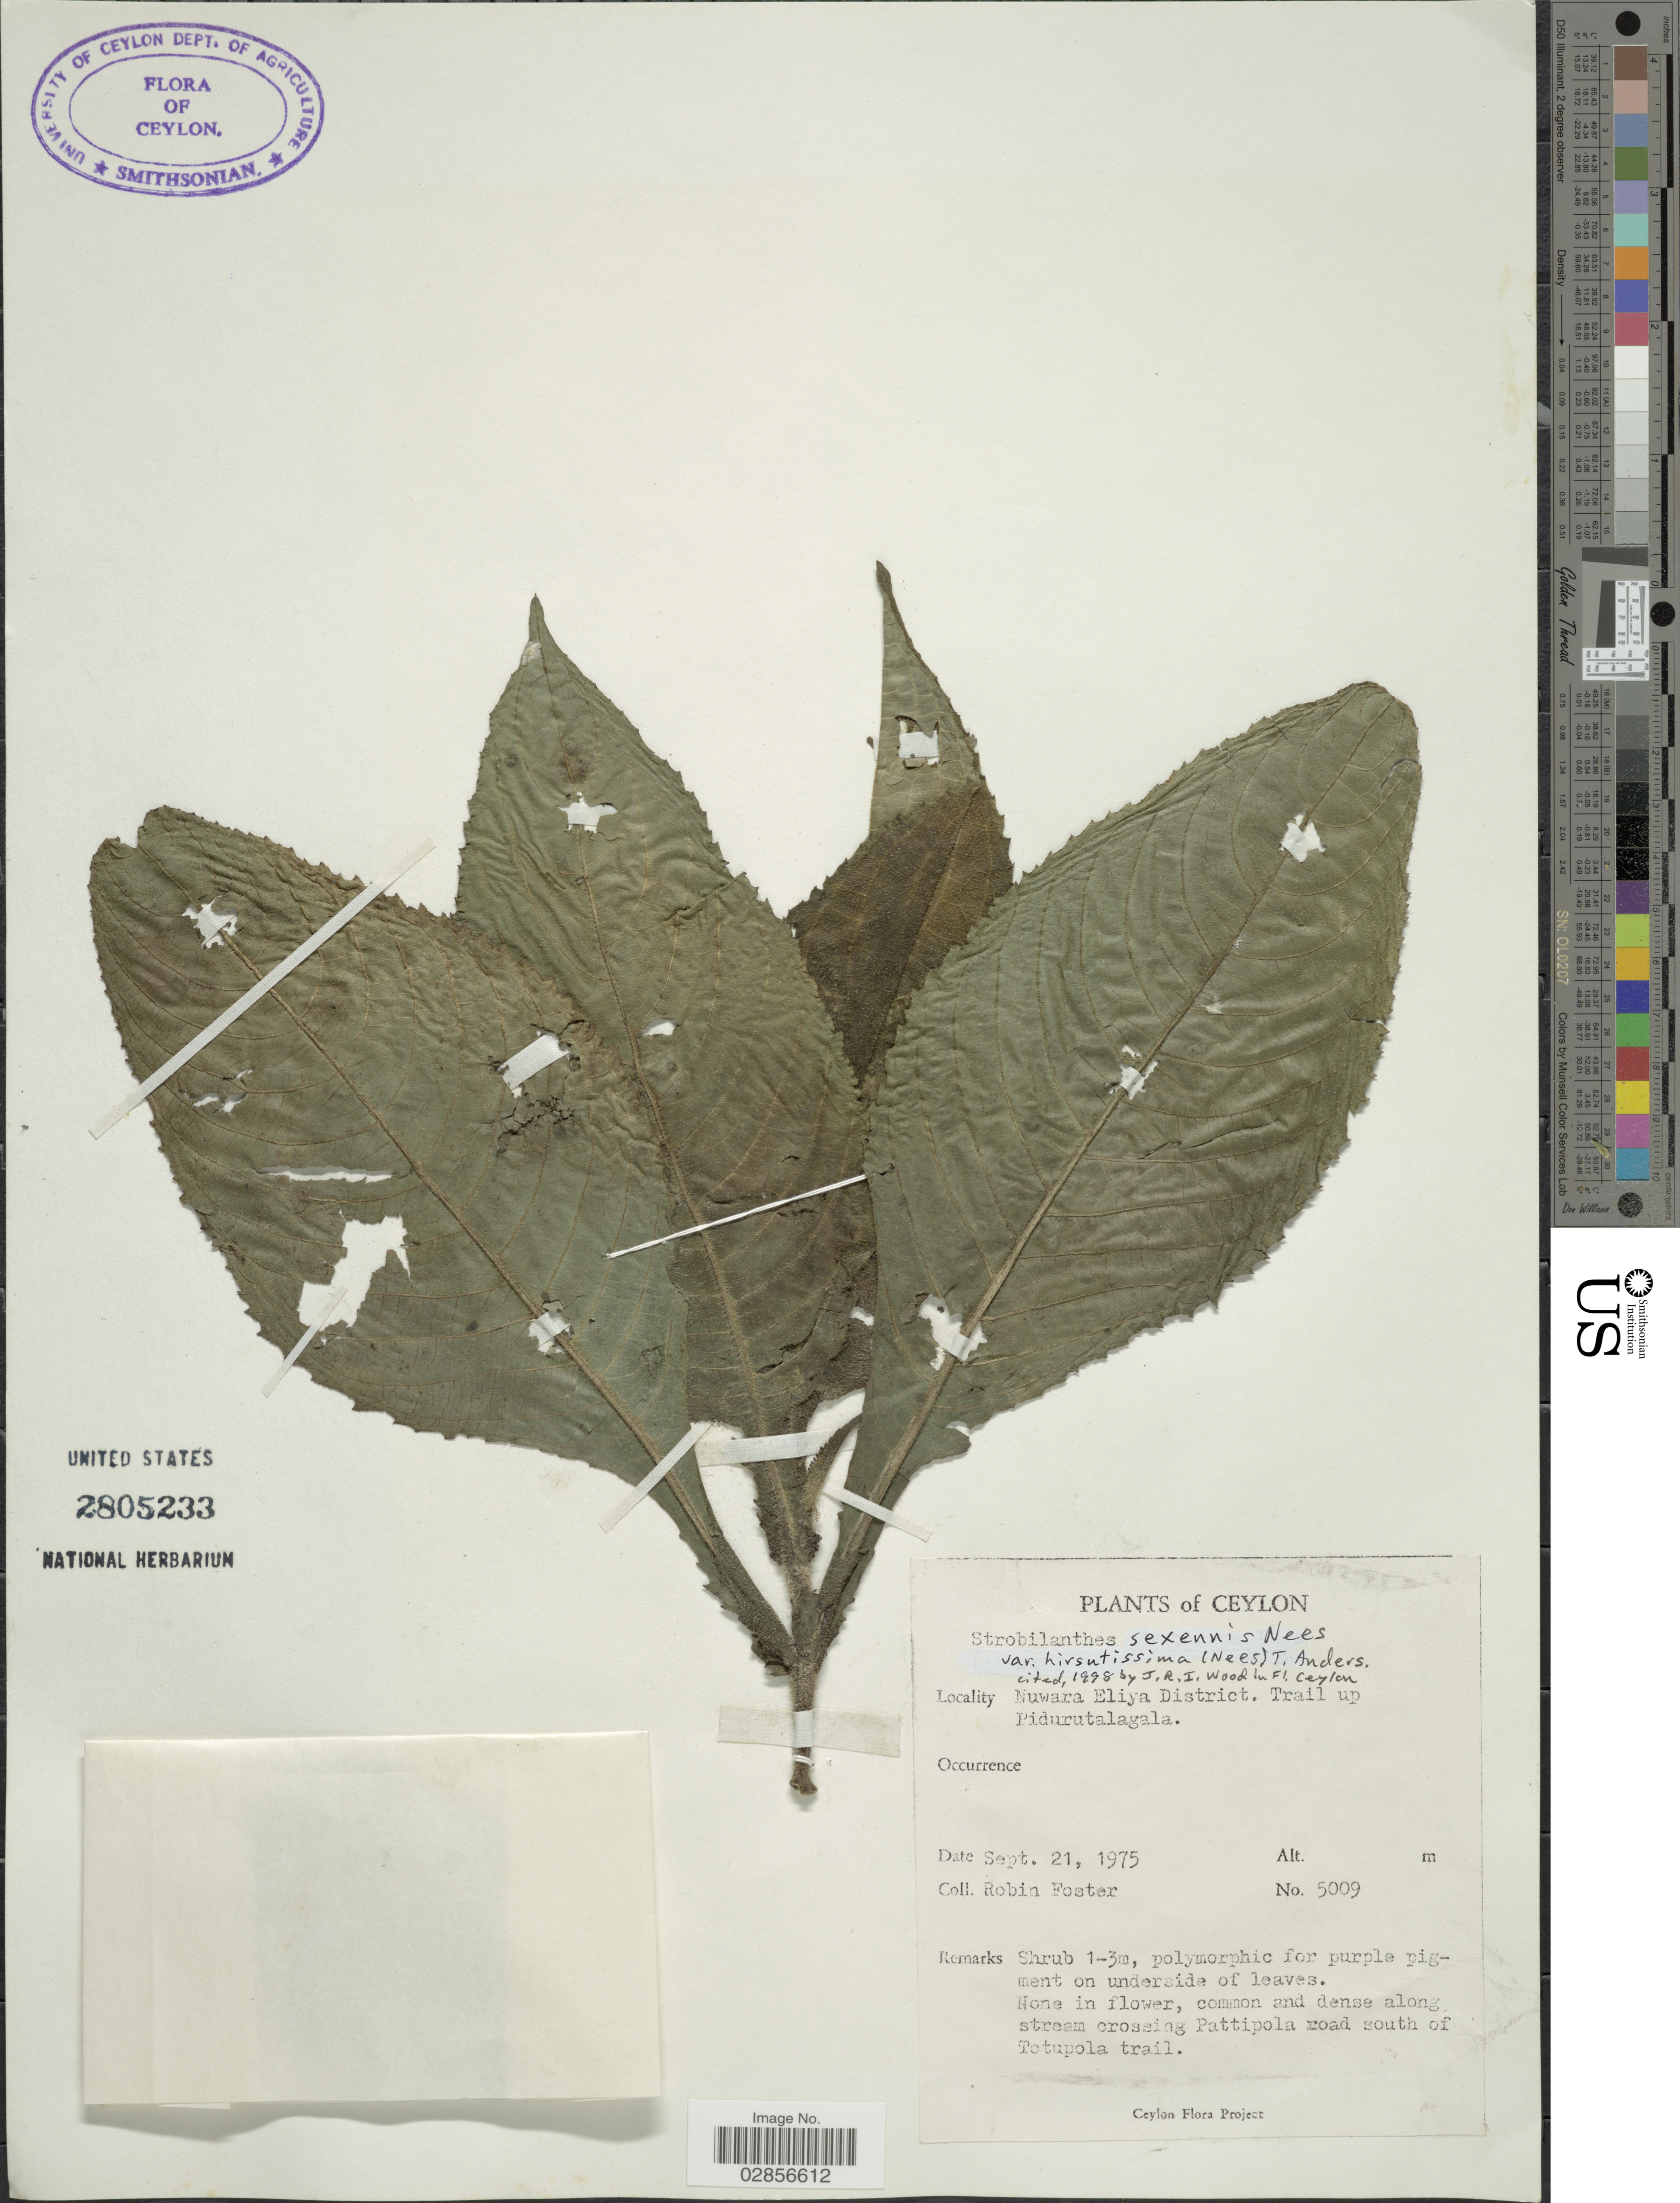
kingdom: Plantae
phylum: Tracheophyta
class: Magnoliopsida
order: Lamiales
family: Acanthaceae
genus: Strobilanthes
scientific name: Strobilanthes sexennis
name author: Bedd.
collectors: R. B. Foster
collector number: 5009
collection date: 1975-09-21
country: Sri Lanka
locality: Ceylon, Nuwara Eliya District. Trail up Pidurutalagala.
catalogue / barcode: US 2805233